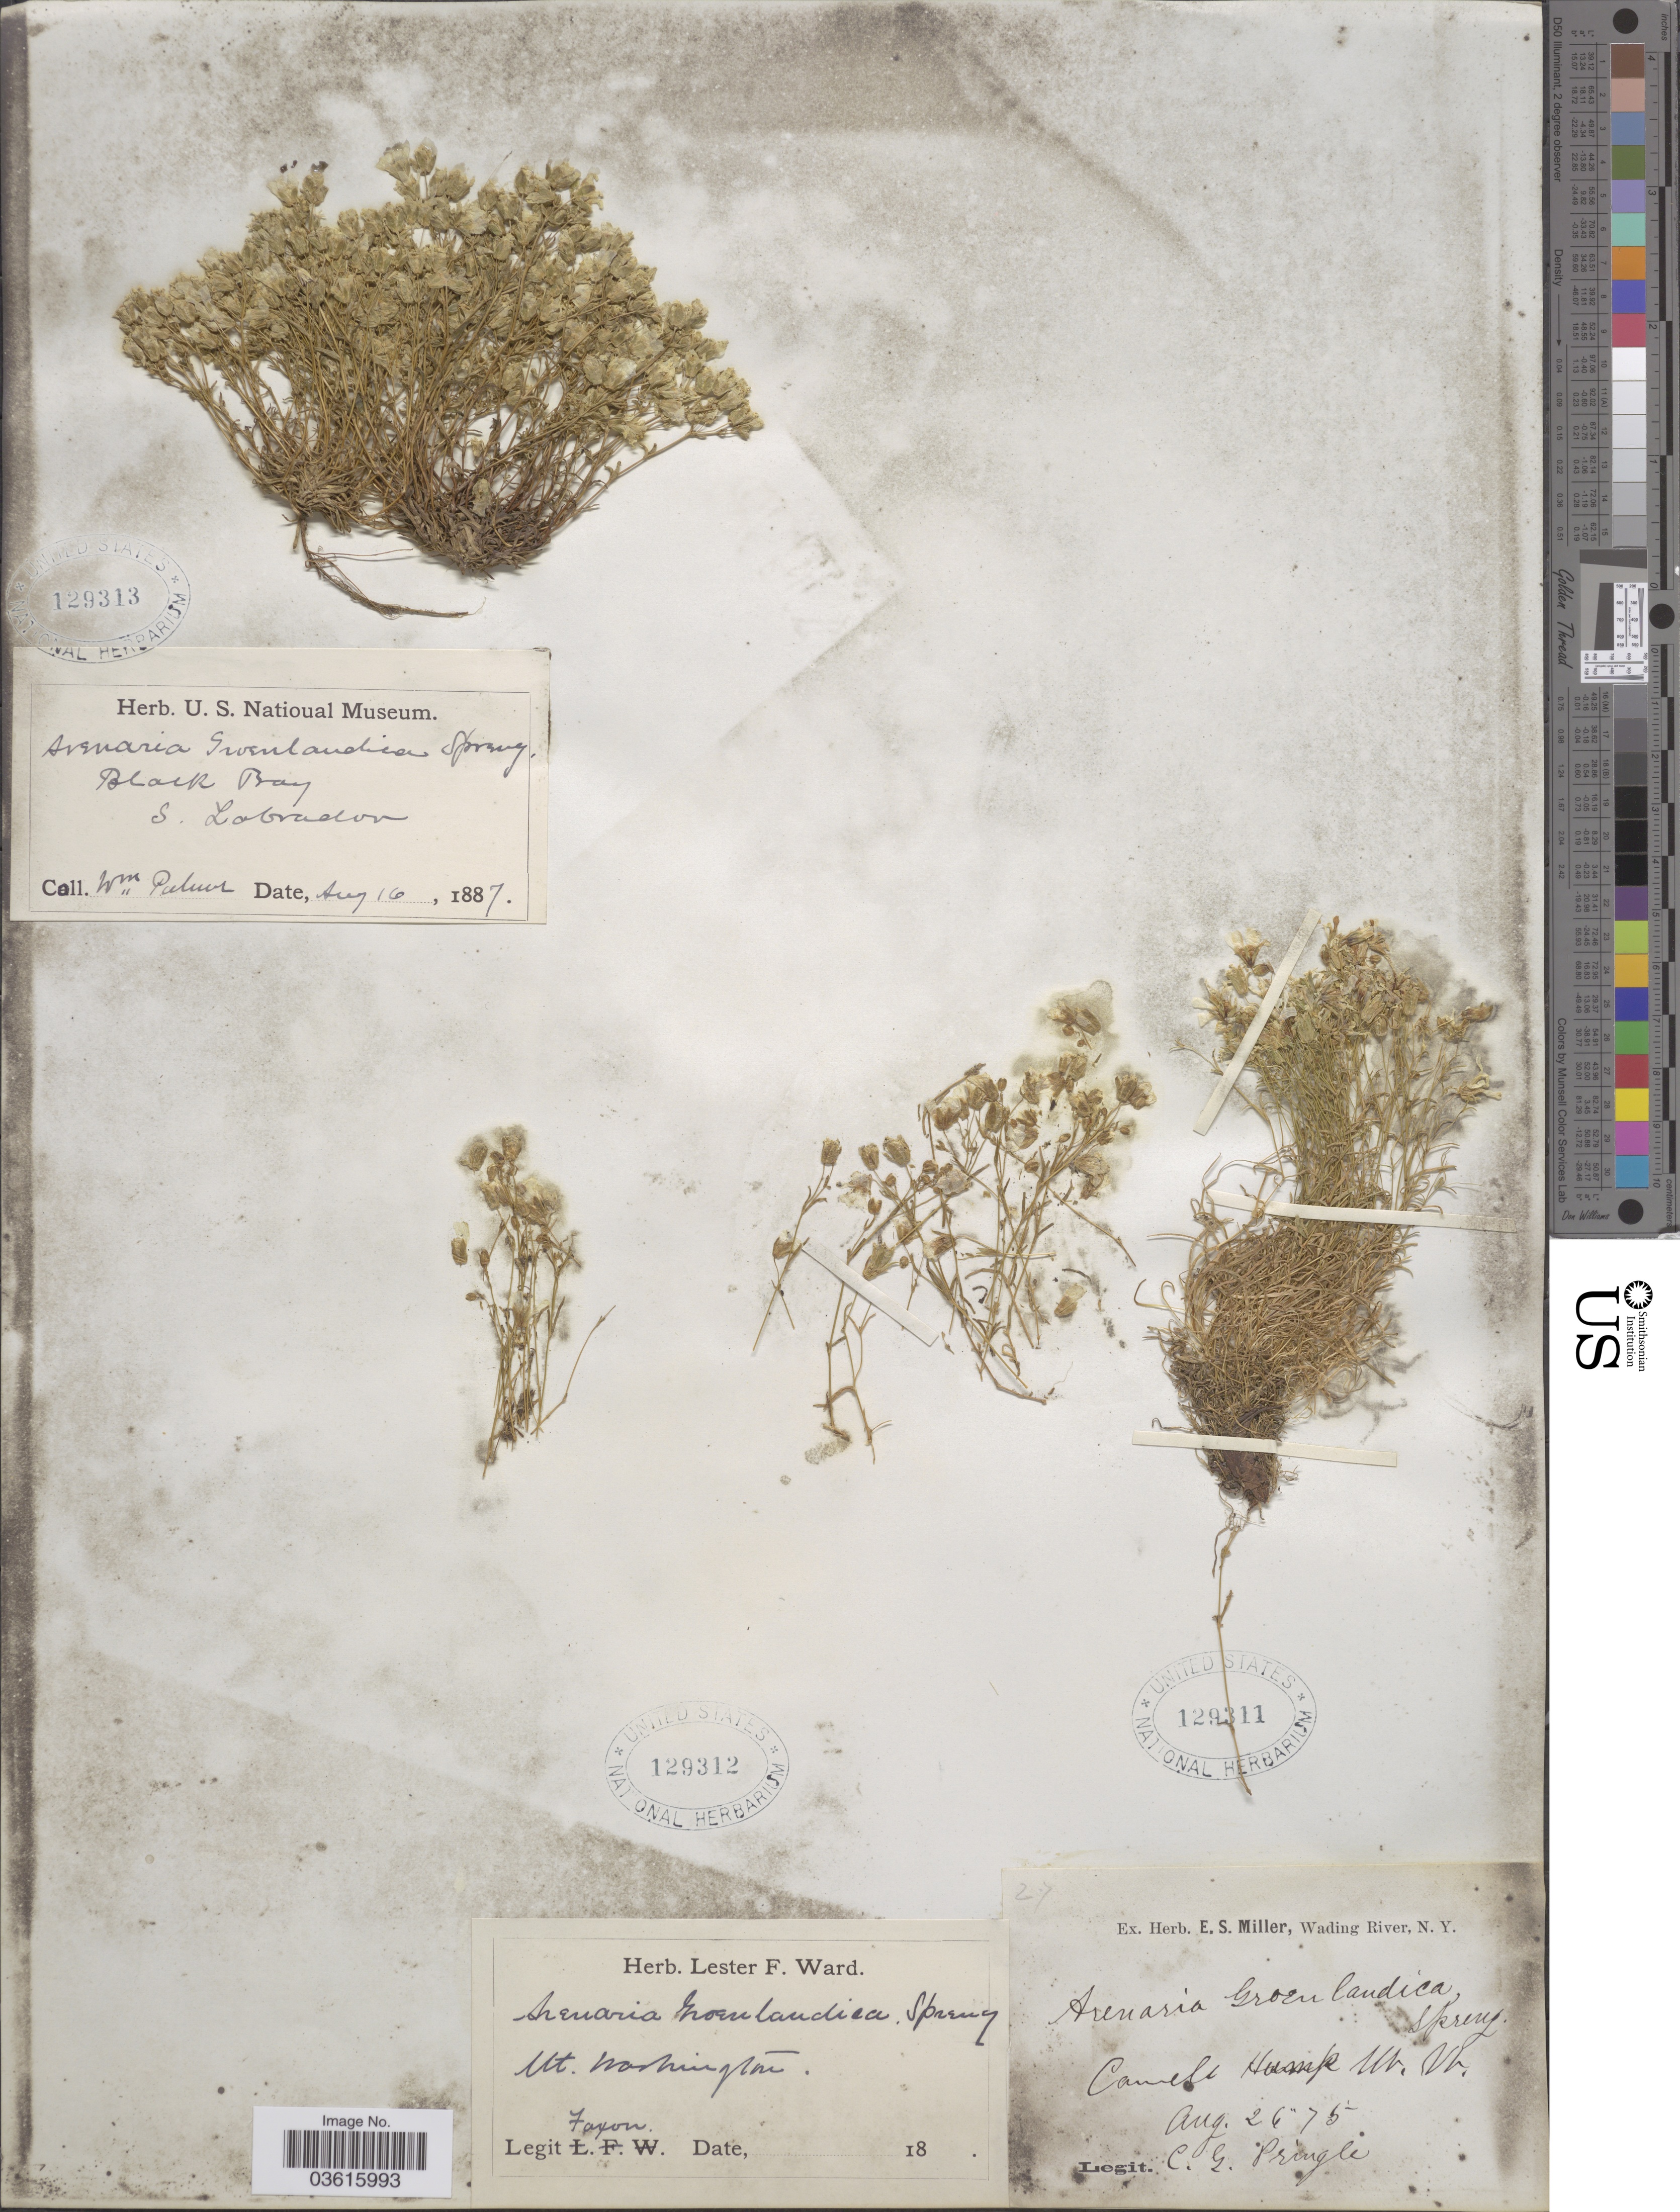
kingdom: Plantae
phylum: Tracheophyta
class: Magnoliopsida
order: Caryophyllales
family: Caryophyllaceae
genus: Minuartia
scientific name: Minuartia groenlandica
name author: (Retz.) Ostenf.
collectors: Faxon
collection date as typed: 18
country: United States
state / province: Washington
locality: Mt. Washington.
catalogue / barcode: US 129312-2